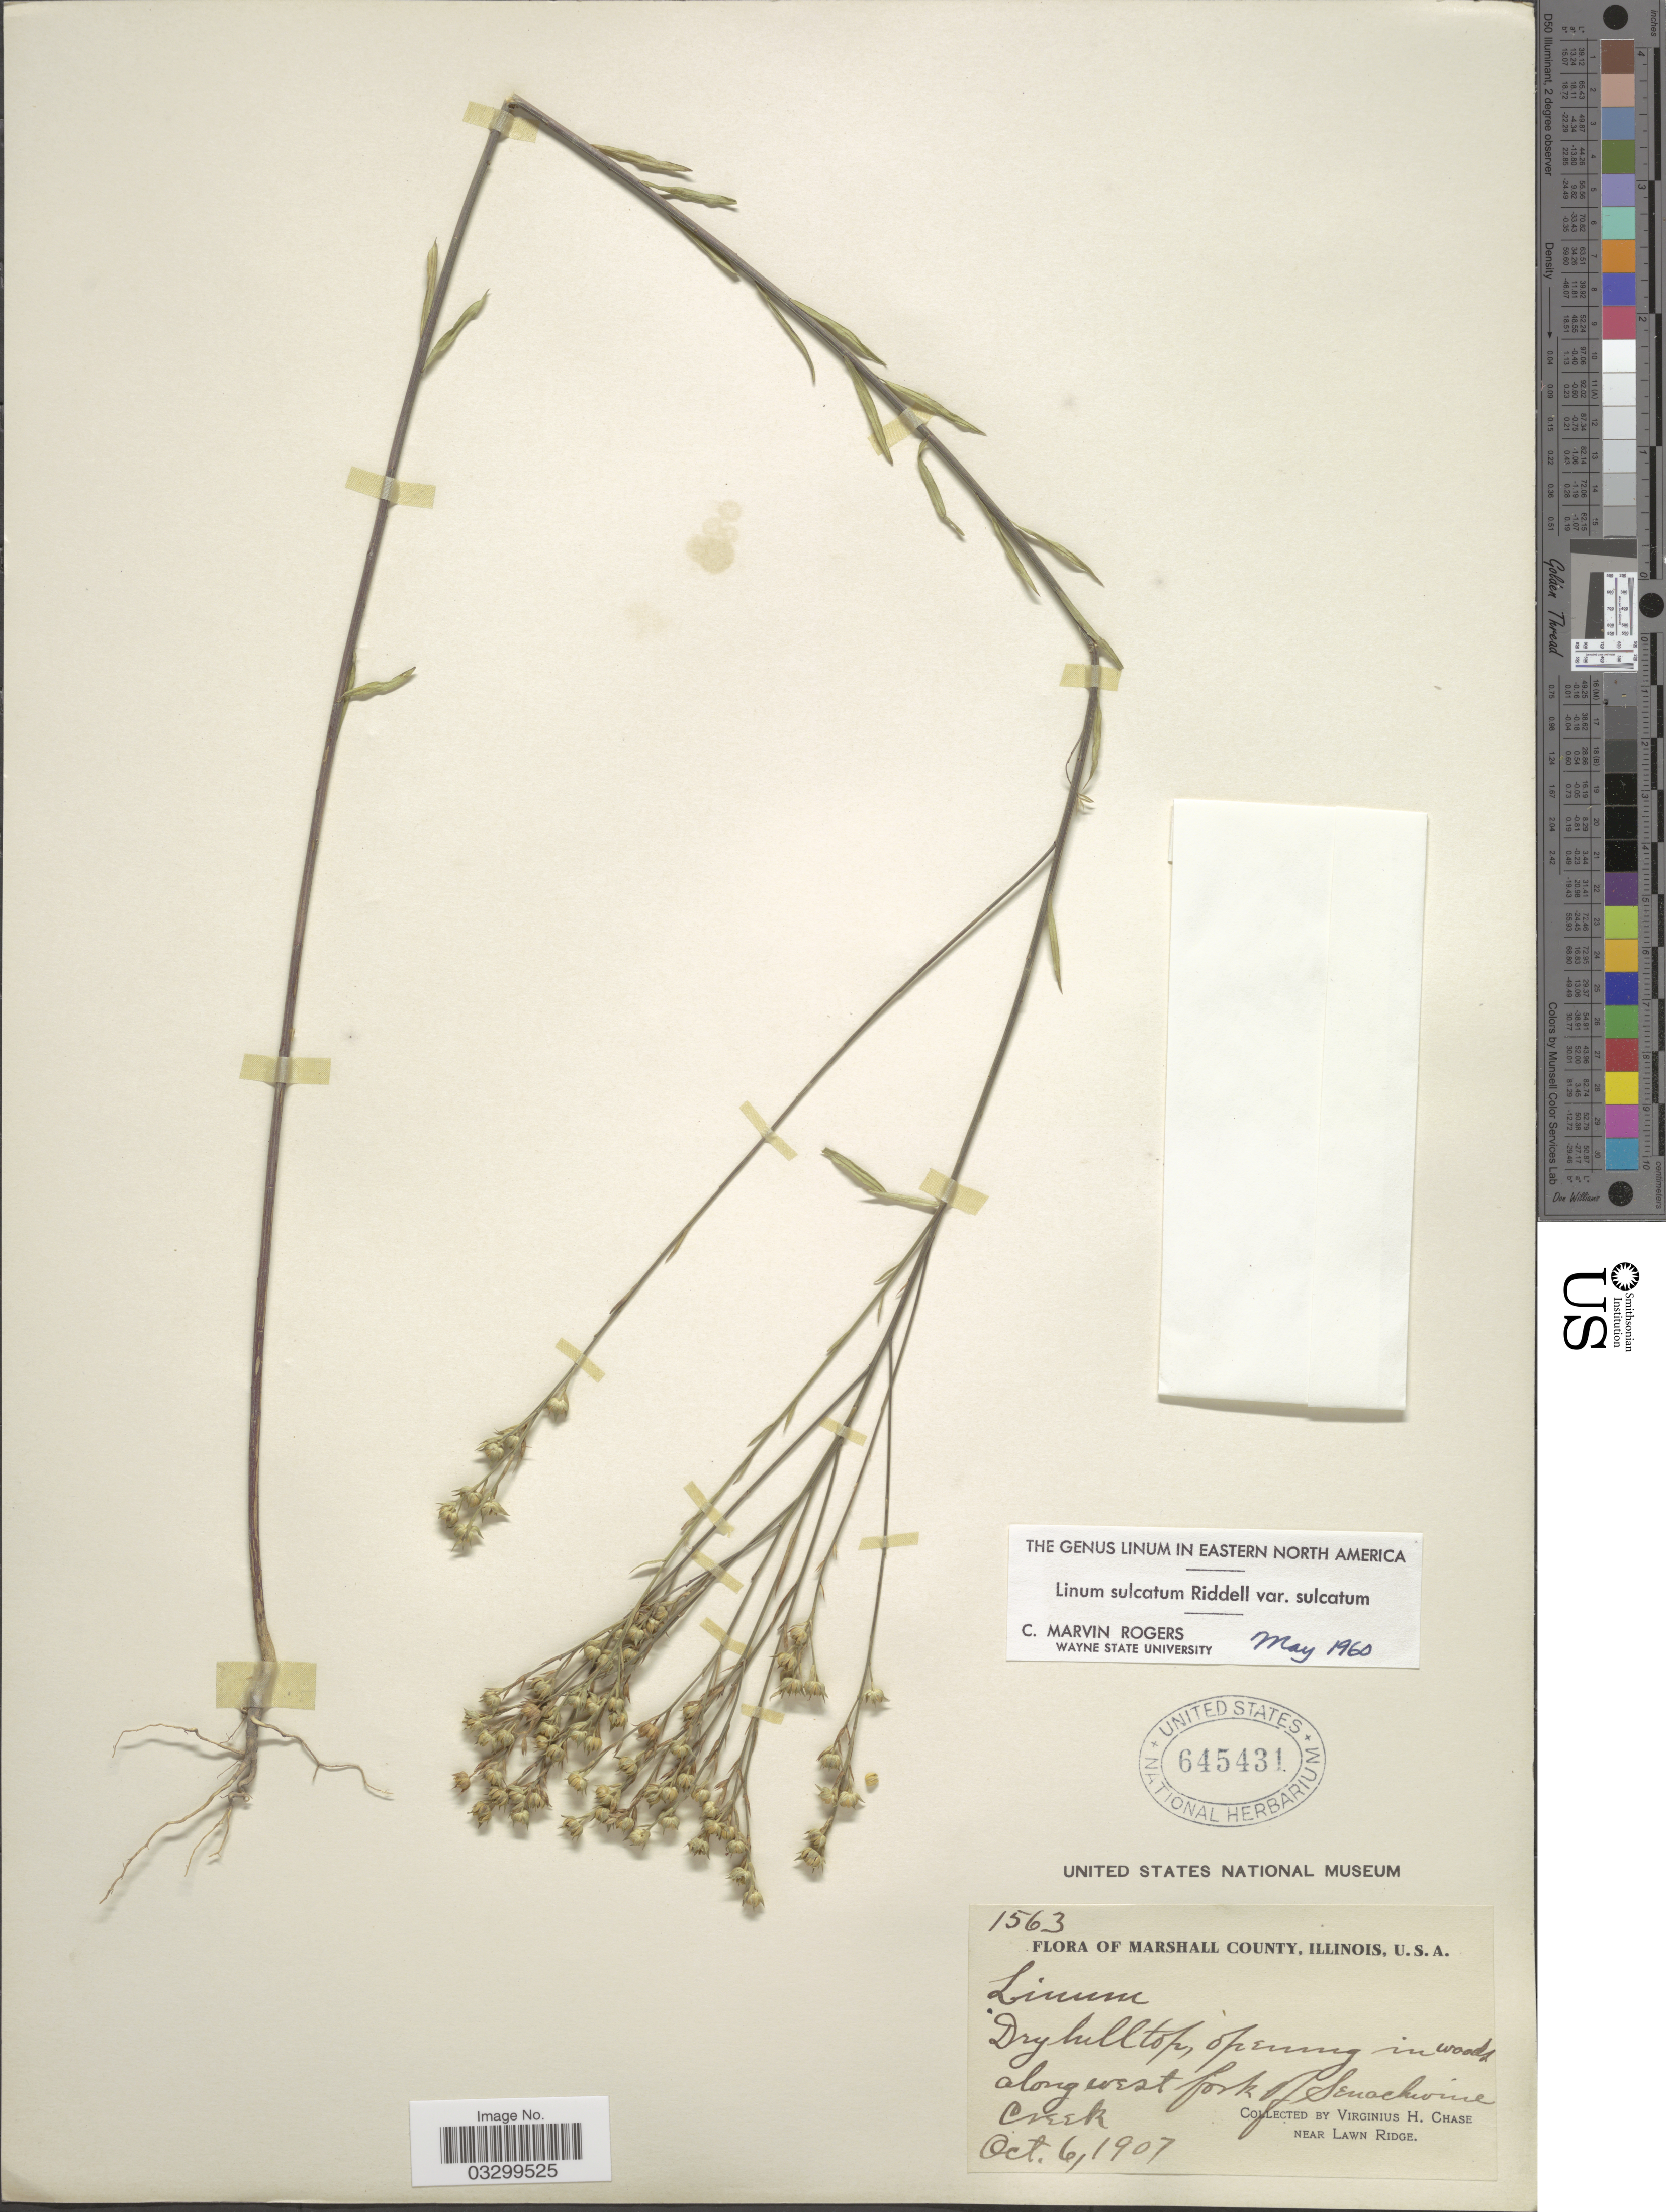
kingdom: Plantae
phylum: Tracheophyta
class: Magnoliopsida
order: Malpighiales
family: Linaceae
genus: Linum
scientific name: Linum sulcatum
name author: Riddell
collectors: V. H. Chase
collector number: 1563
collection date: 1907-10-06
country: United States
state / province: Illinois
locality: Marshall County. Along west fork of Senachwine Creek. Near Lawn Ridge.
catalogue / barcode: US 645431